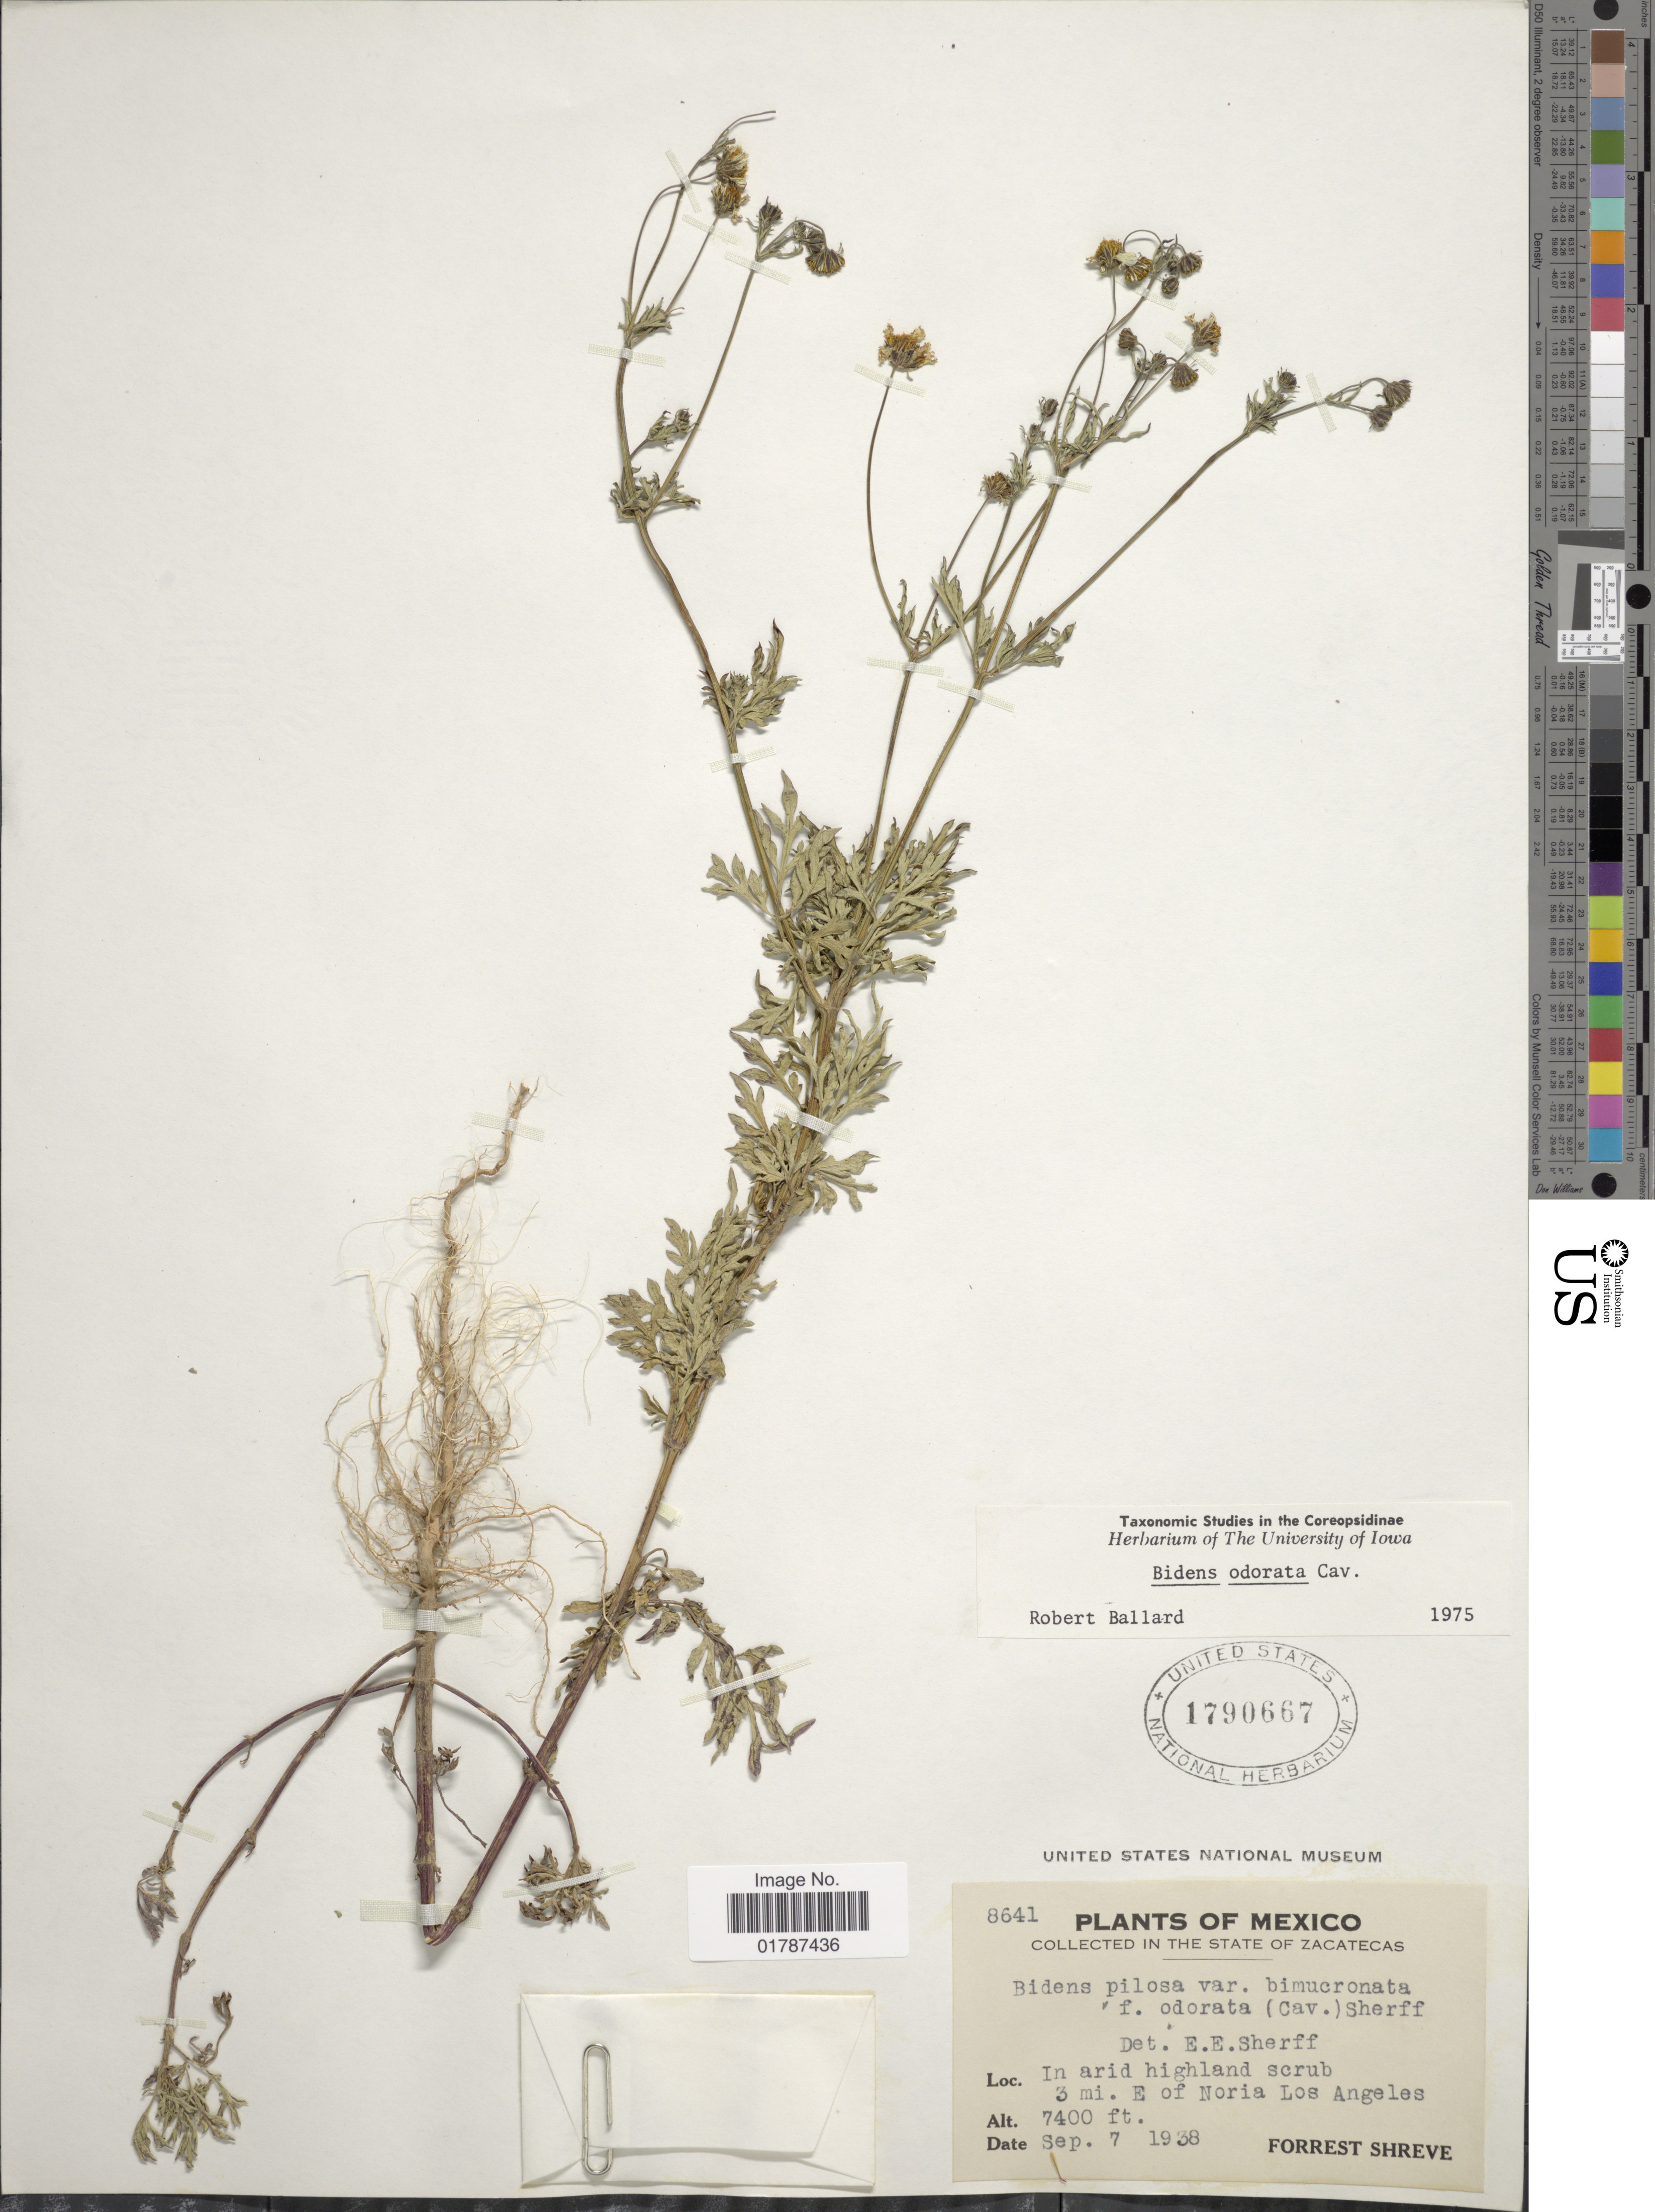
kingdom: Plantae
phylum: Tracheophyta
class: Magnoliopsida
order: Asterales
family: Asteraceae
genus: Bidens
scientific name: Bidens odorata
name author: Cav.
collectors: F. Shreve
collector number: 8641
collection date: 1938-09-07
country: Mexico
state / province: Zacatecas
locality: In The State of Zacatecas, in arid highland scrub, 3 mi. E. of Noria Los Angeles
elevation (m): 2256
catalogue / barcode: US 1790667